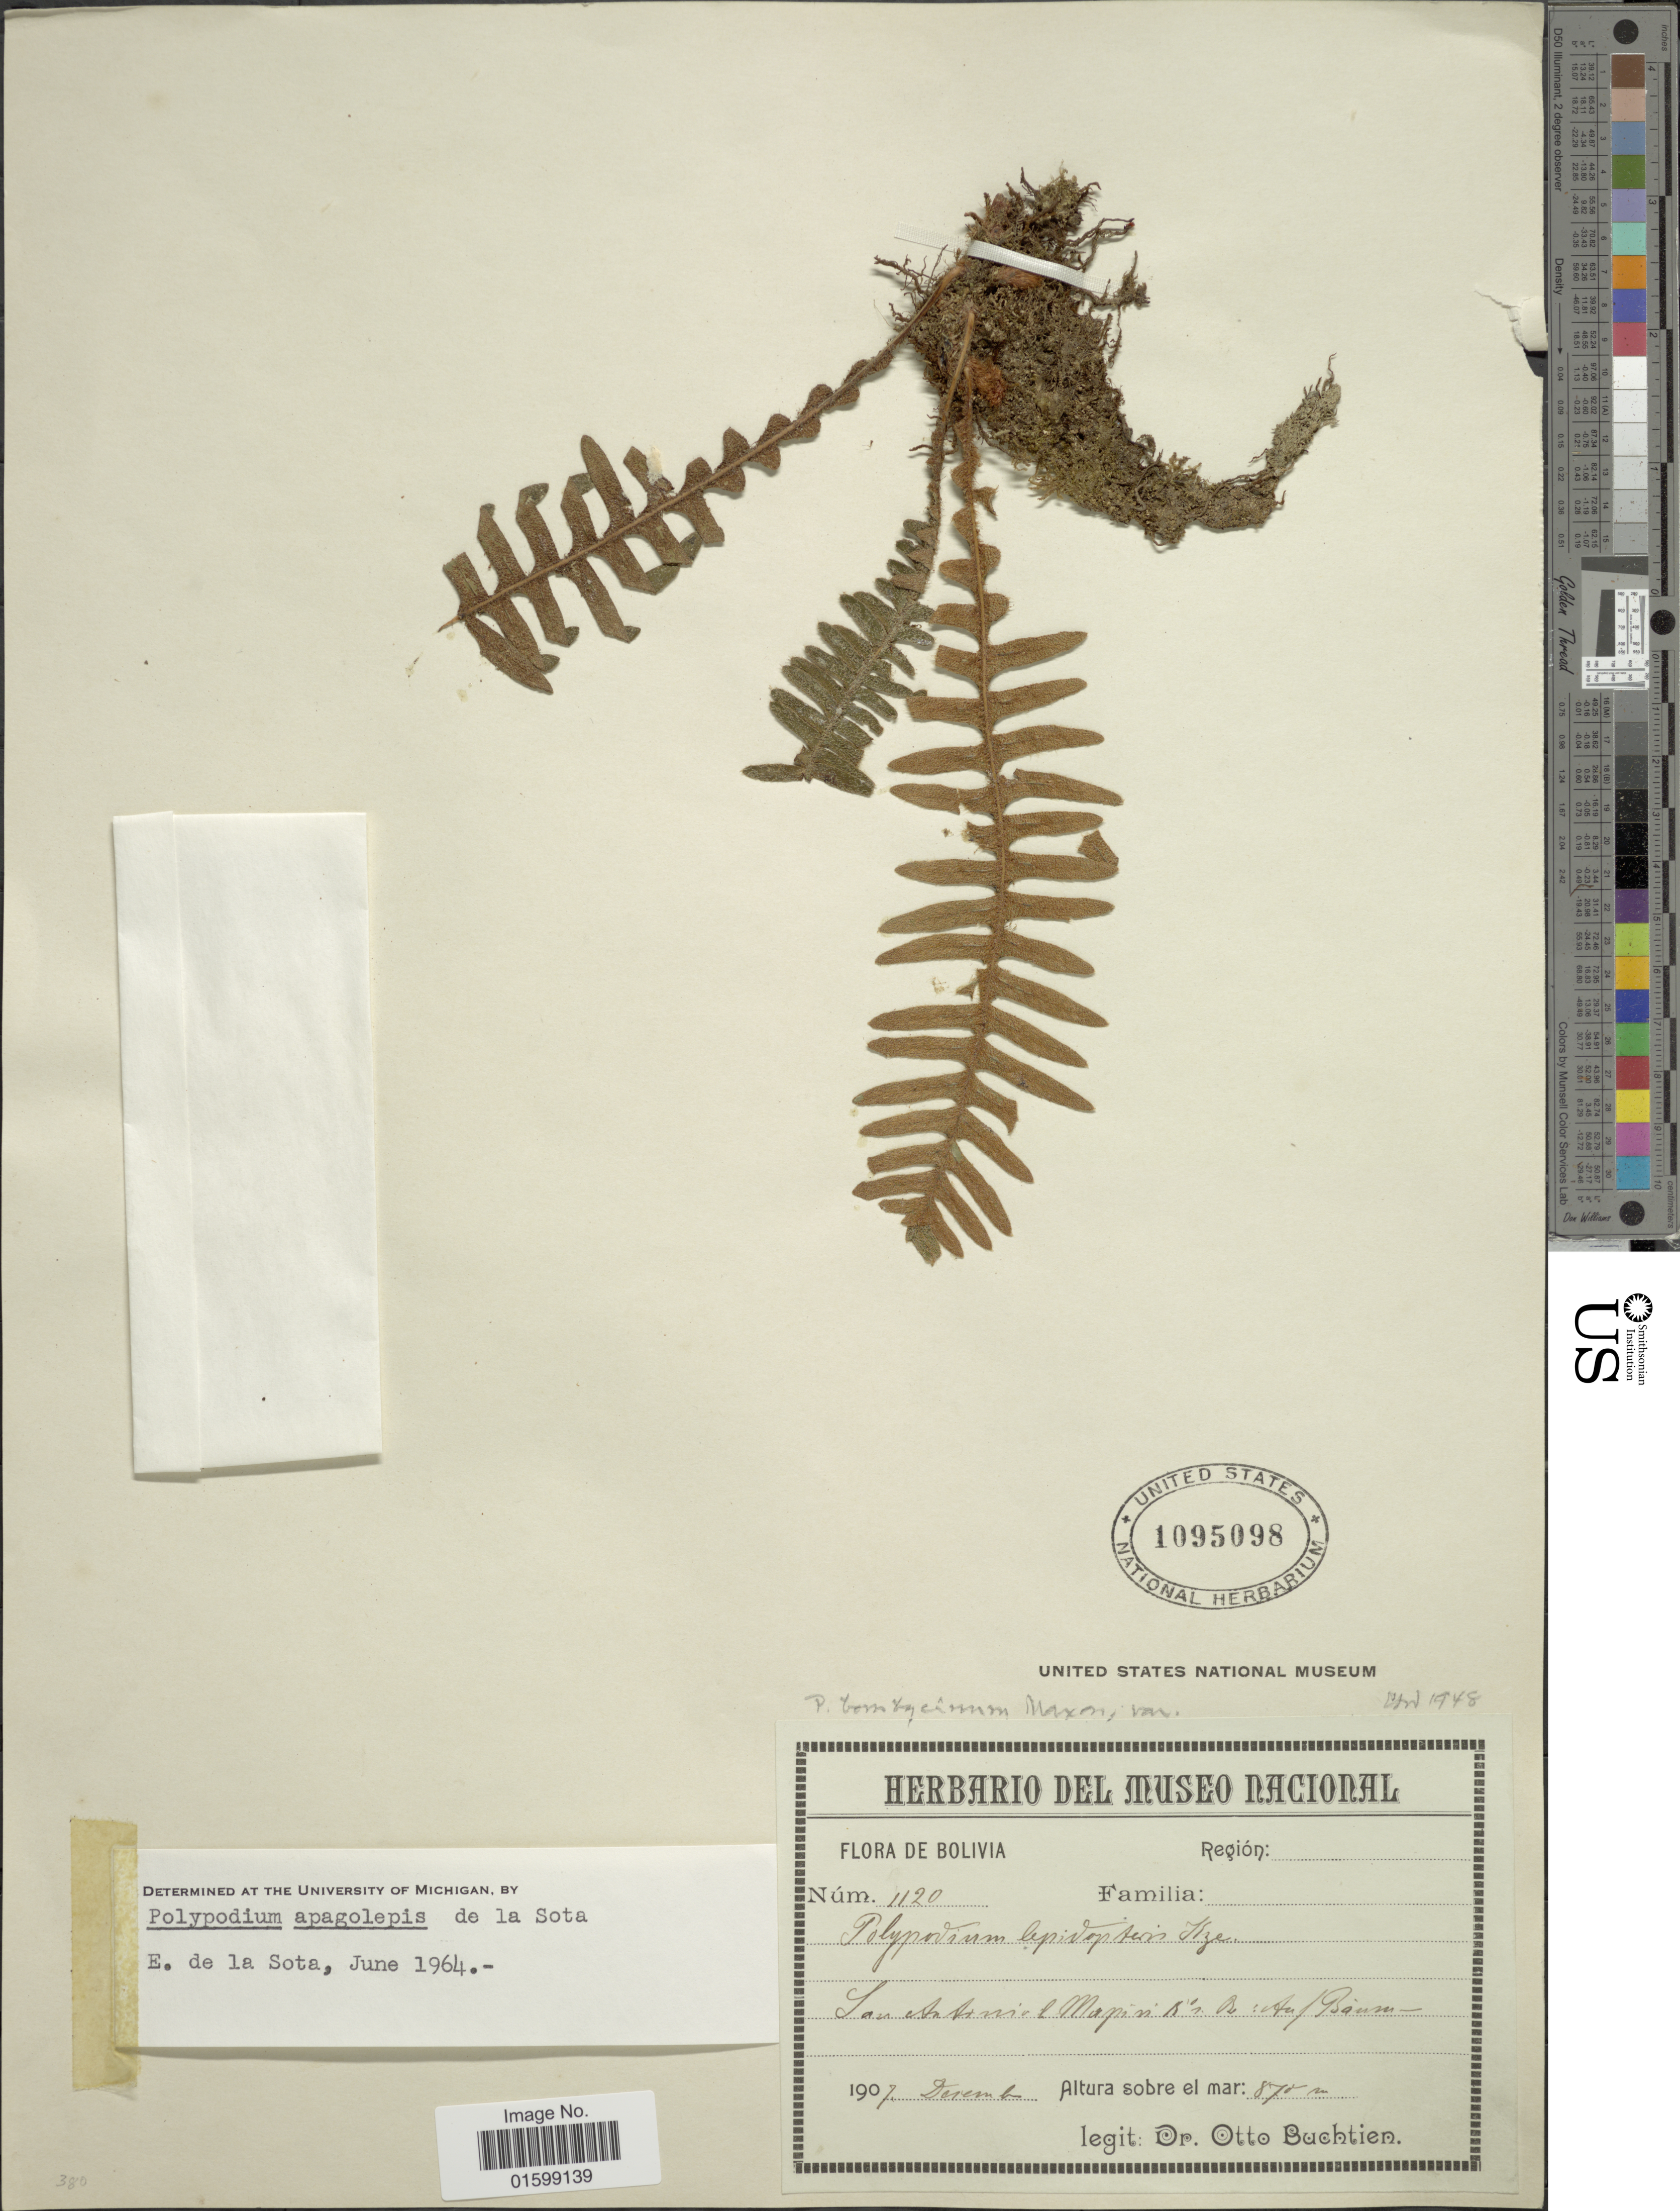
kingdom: Plantae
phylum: Tracheophyta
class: Polypodiopsida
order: Polypodiales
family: Polypodiaceae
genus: Pleopeltis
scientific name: Pleopeltis bombycina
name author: (Maxon) A.R. Sm.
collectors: O. Buchtien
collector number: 1120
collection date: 1907-12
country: Bolivia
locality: San Antonio, Mapini, B °n Br: Auf Baum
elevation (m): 870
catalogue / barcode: US 1095098